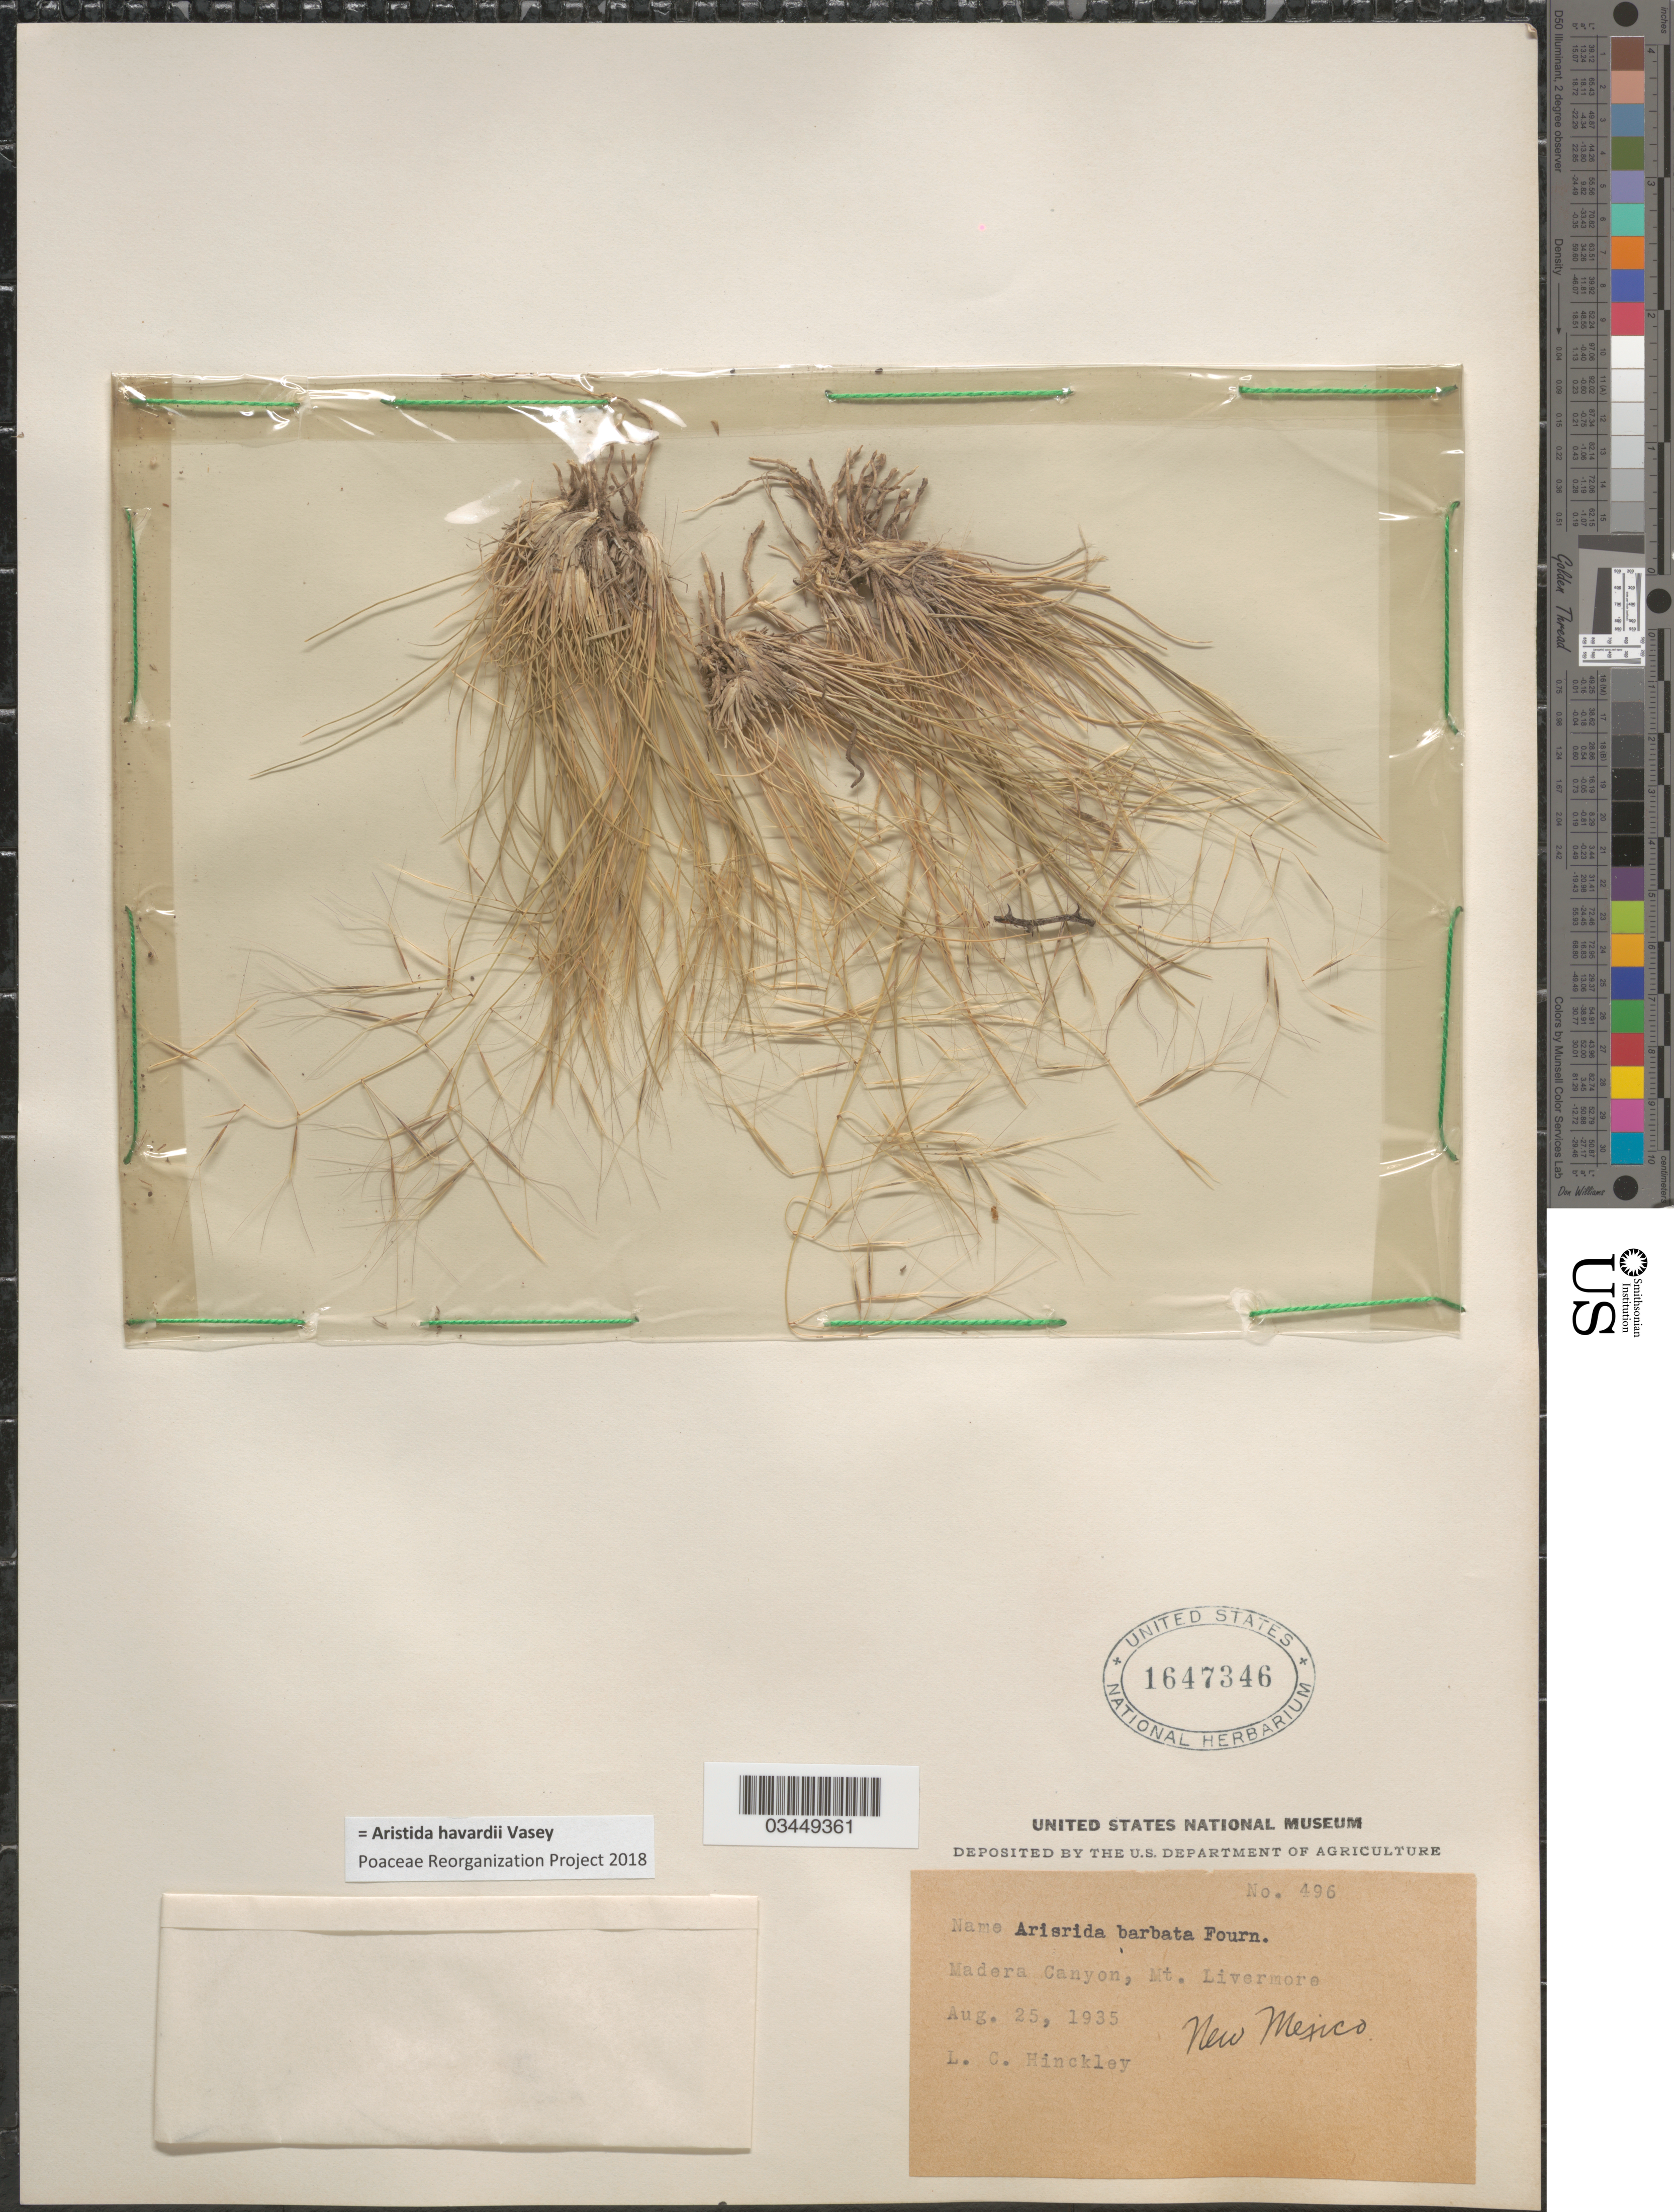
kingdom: Plantae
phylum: Tracheophyta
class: Liliopsida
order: Poales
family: Poaceae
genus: Aristida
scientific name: Aristida havardii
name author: Vasey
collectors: L. Hinckley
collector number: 496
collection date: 1935-08-25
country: United States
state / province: New Mexico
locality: Madera Canyon, Mt. Livermore.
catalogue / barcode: US 1647346